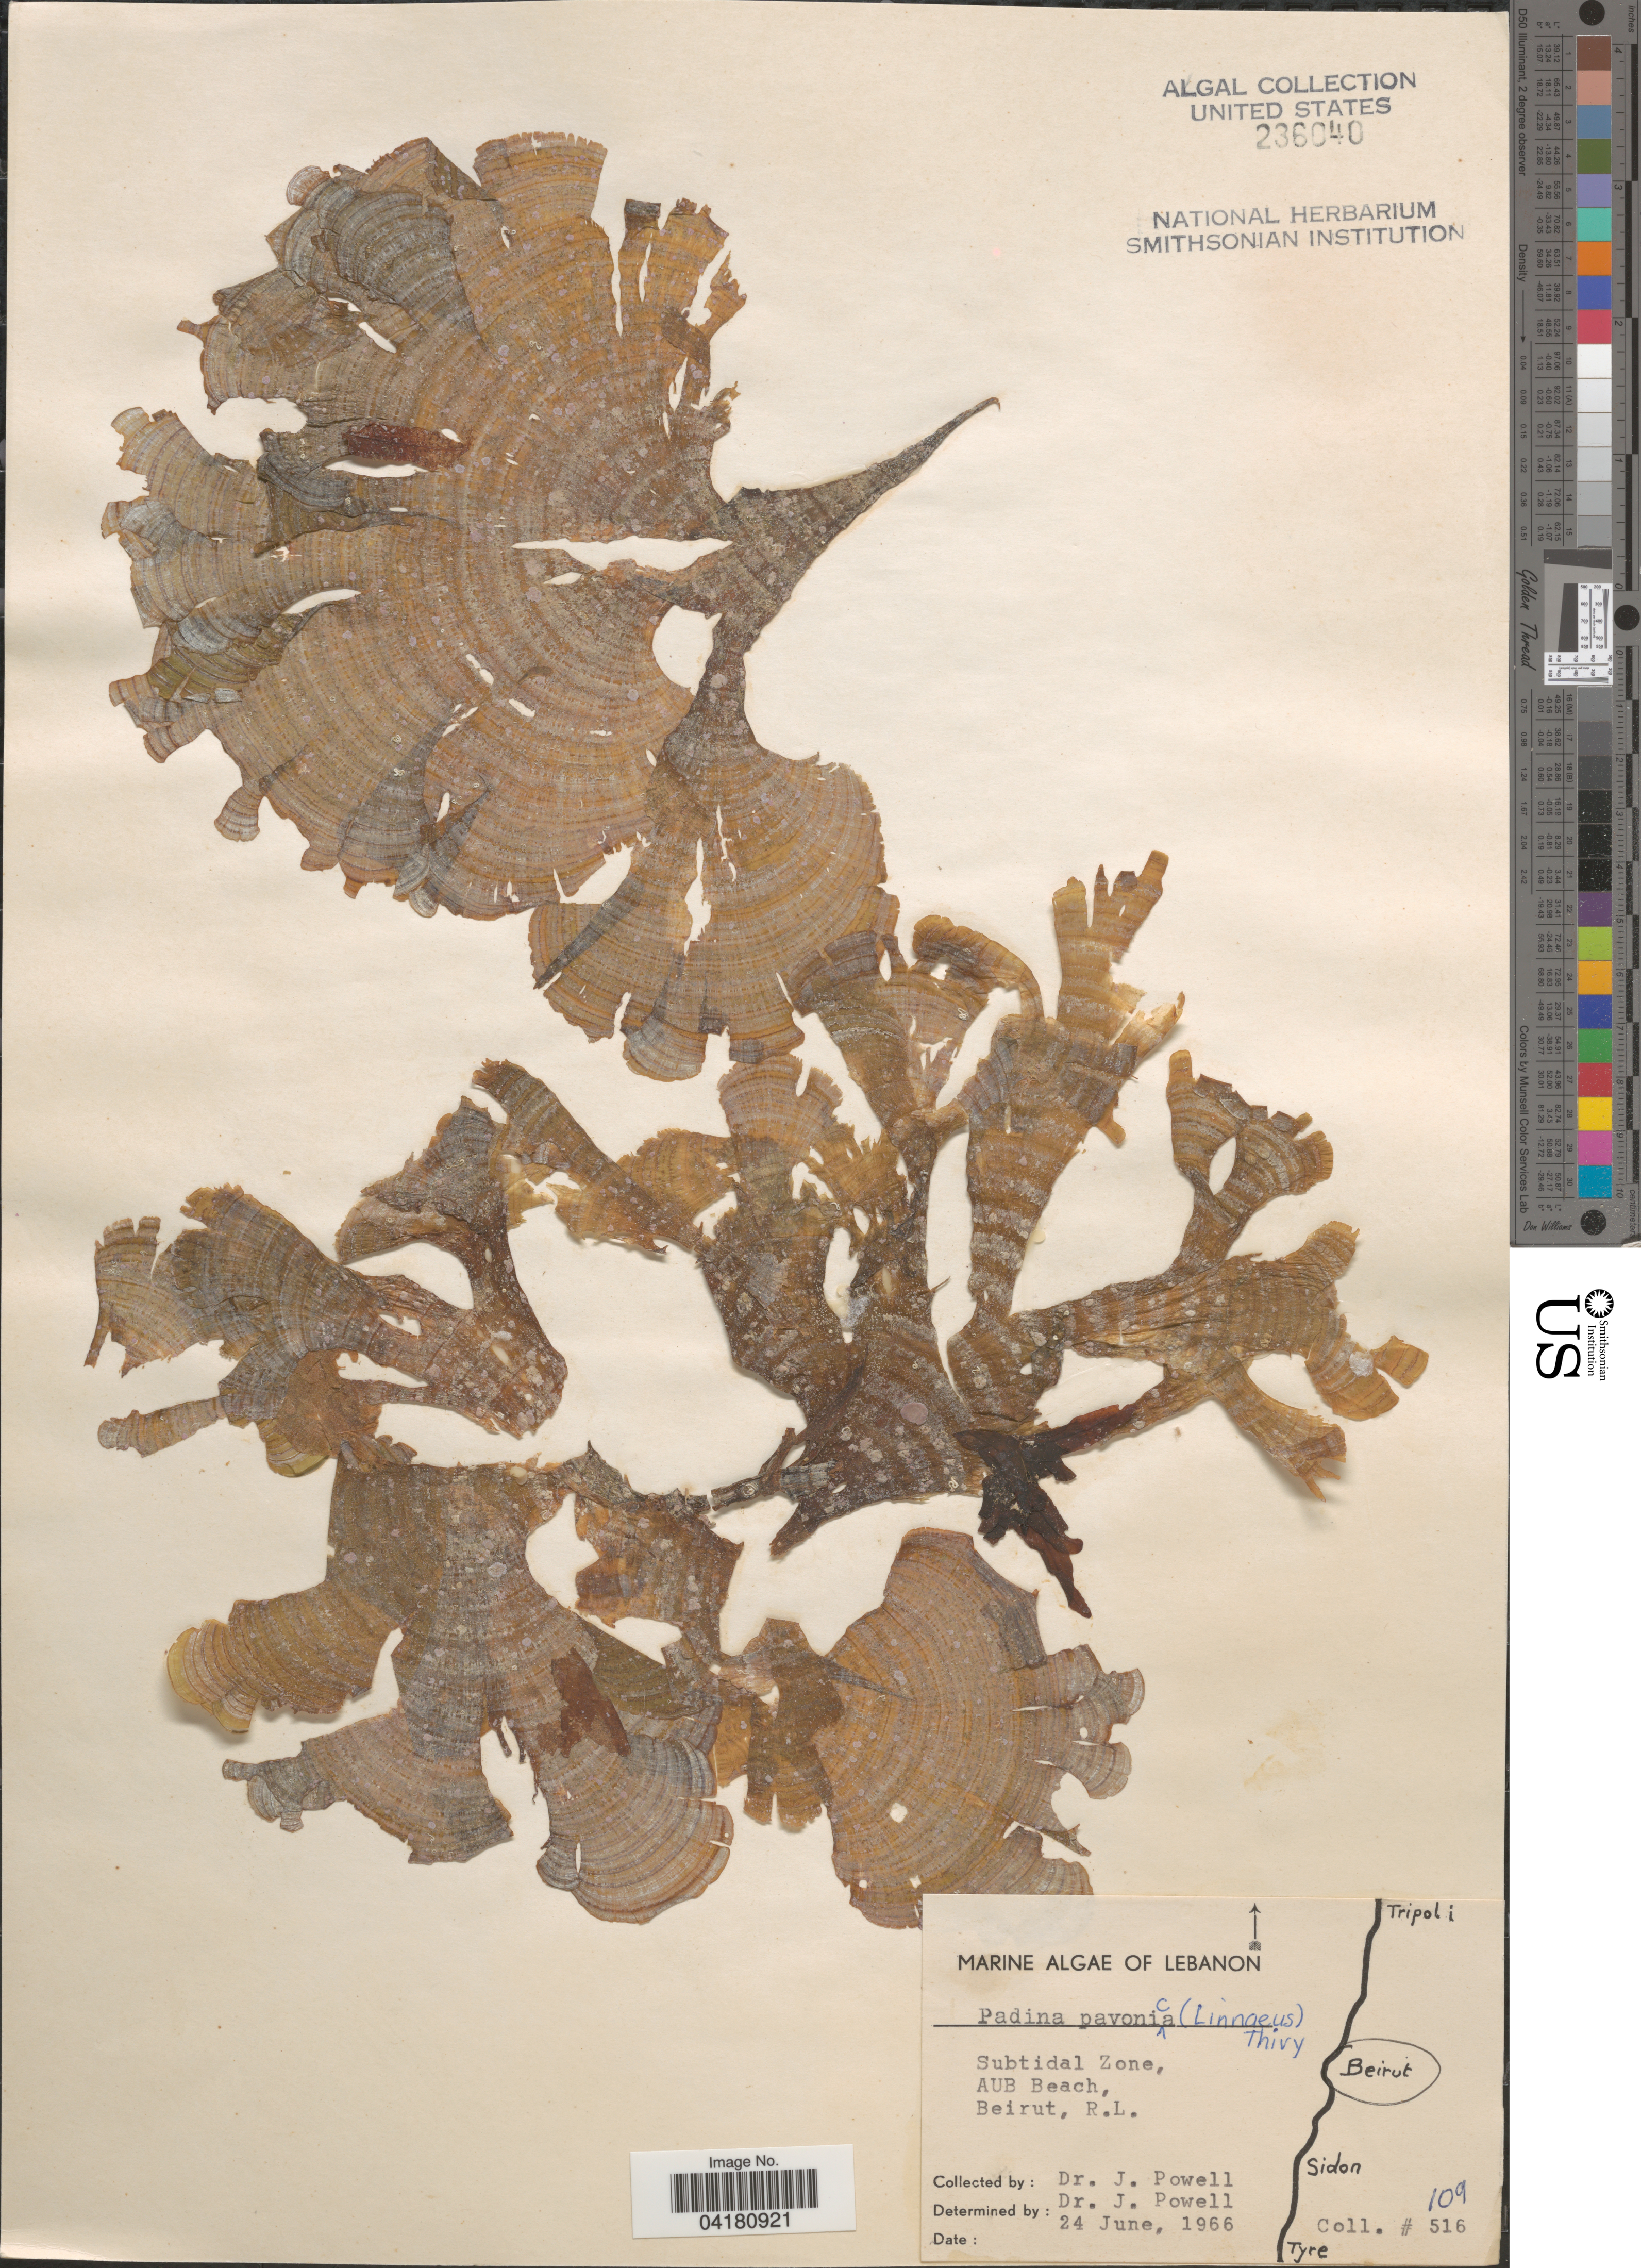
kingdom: Chromista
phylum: Ochrophyta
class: Phaeophyceae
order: Dictyotales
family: Dictyotaceae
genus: Padina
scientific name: Padina pavonica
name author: (L.) Thivy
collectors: J. Powell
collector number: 516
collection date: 1966-06-24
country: Lebanon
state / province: Beyrouth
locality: Subtidal Zone, AUB Beach, Beirut, R.L.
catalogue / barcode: US 236040